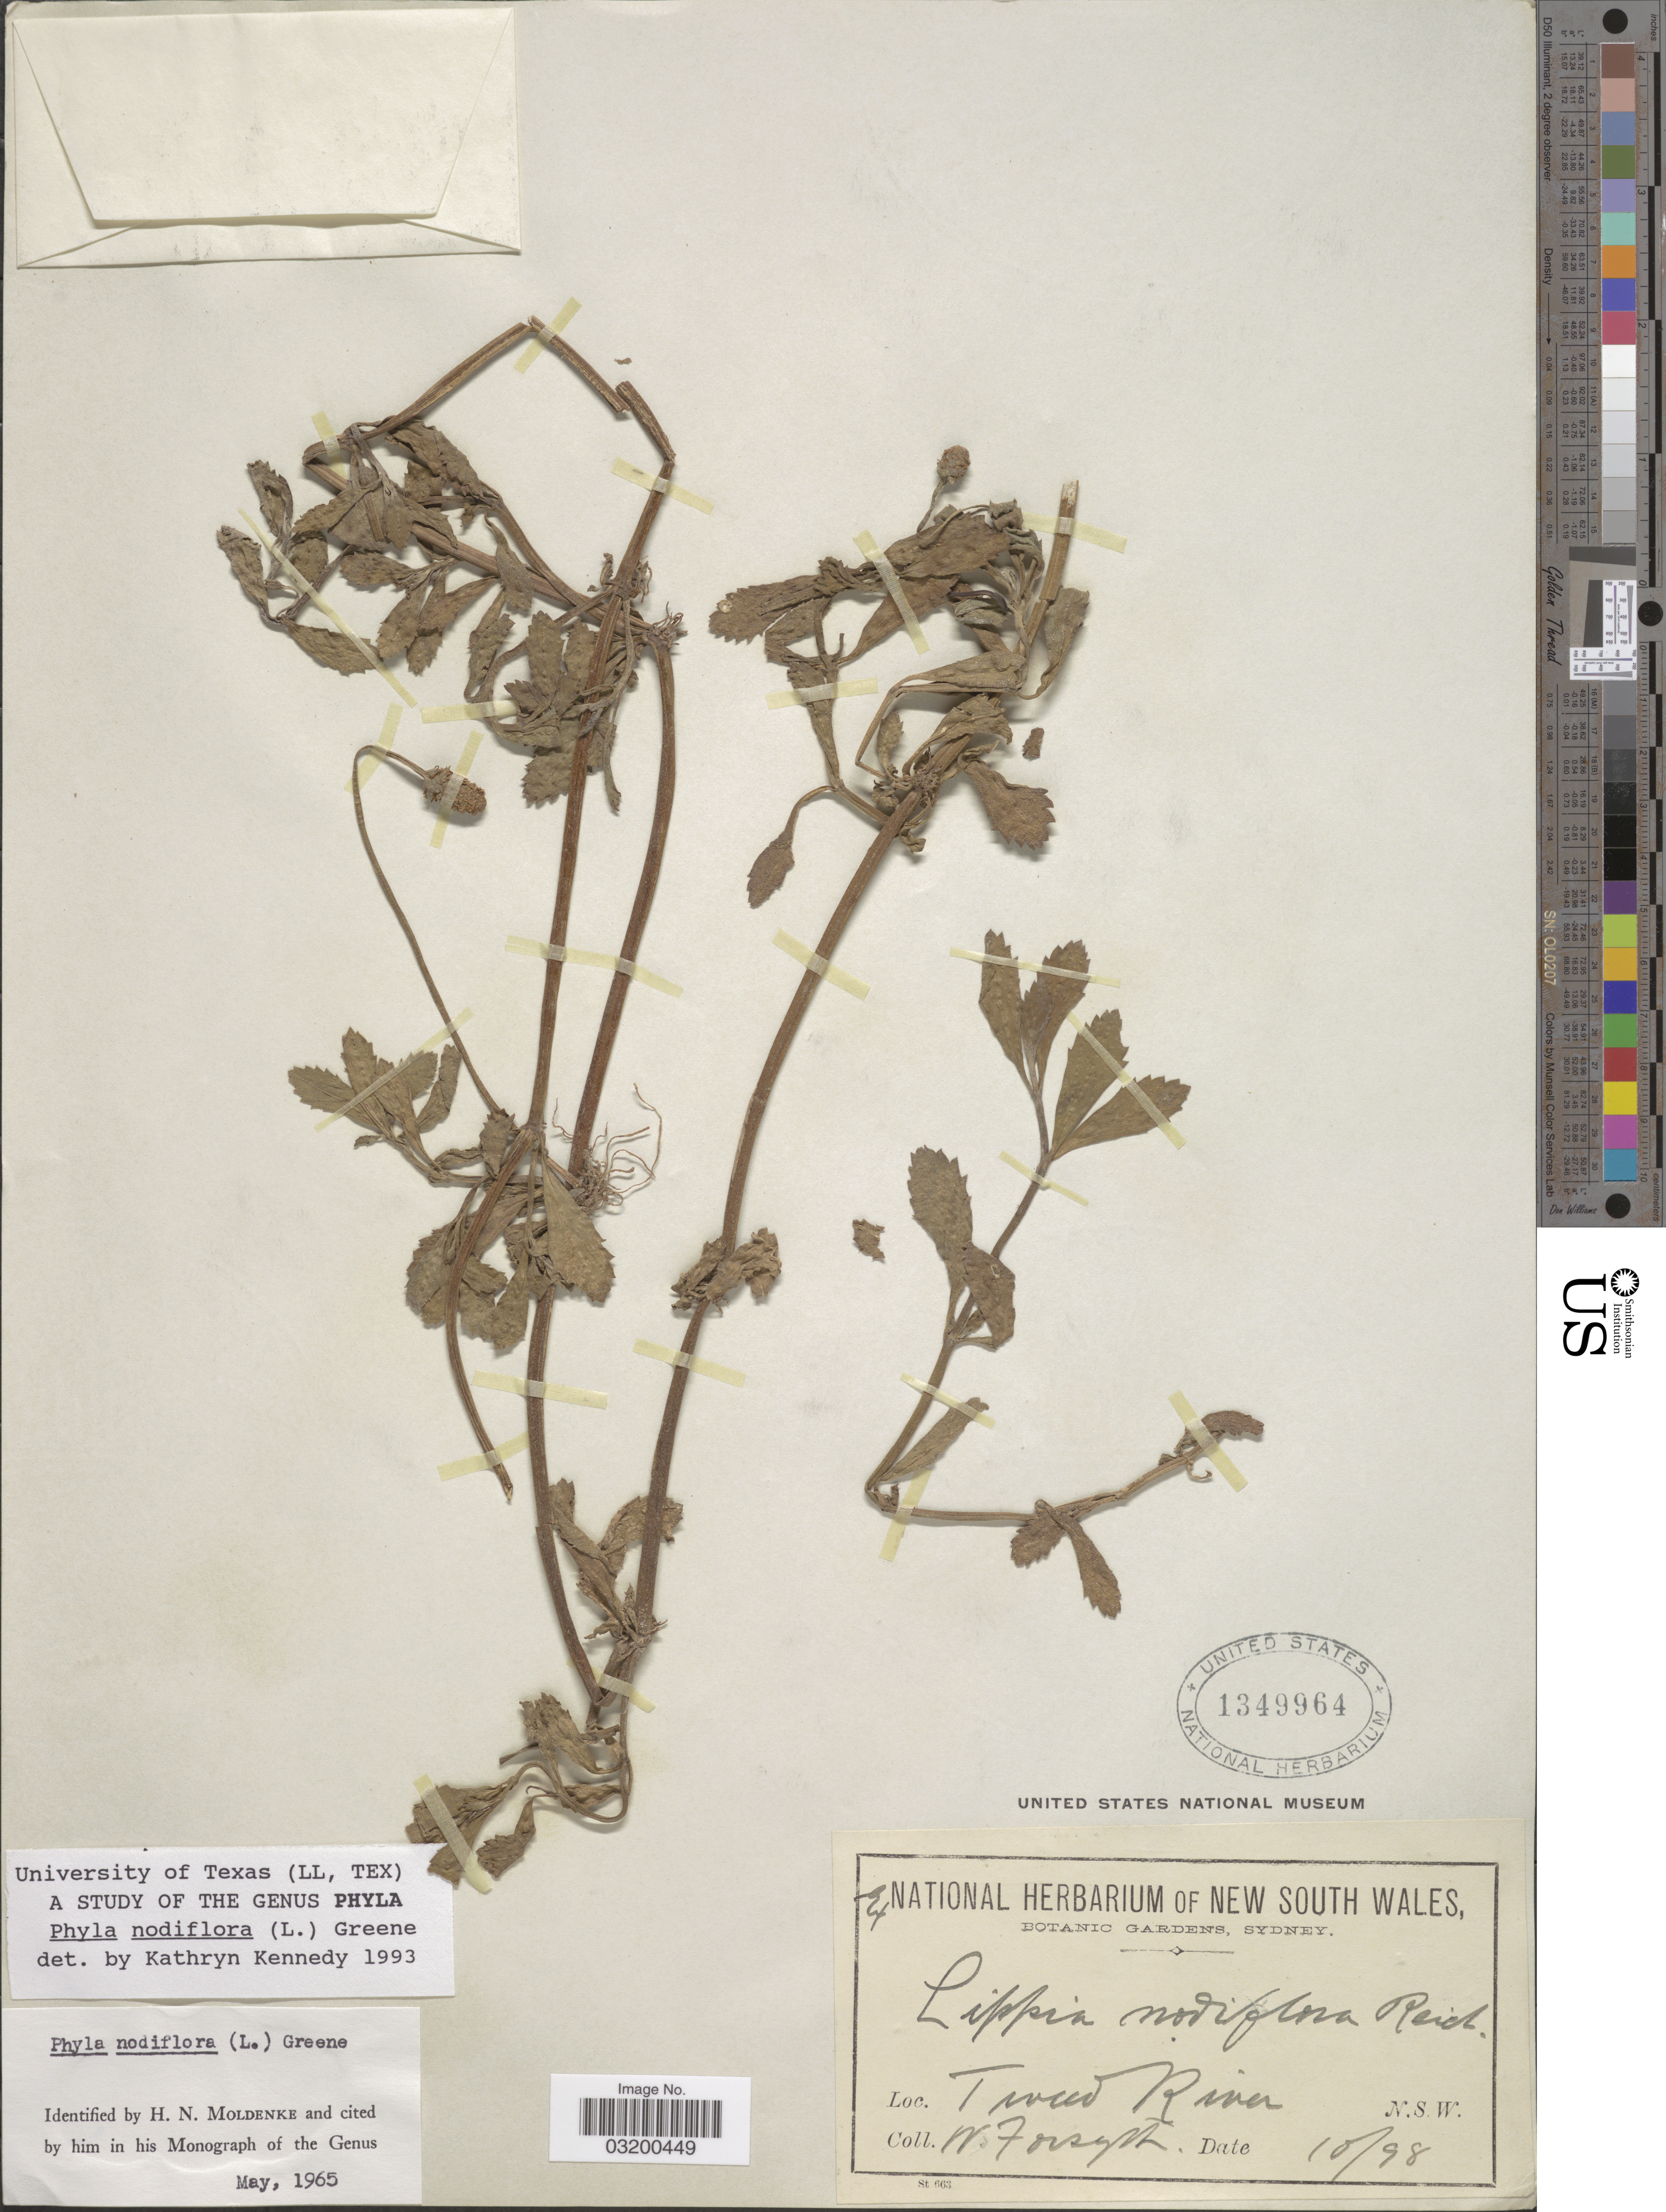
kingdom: Plantae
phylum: Tracheophyta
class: Magnoliopsida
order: Lamiales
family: Verbenaceae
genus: Phyla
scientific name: Phyla nodiflora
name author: (L.) Greene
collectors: W. Forsyth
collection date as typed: Transcribed d/m/y: /10/98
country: Australia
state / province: New South Wales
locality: Tweed River. N.S.W.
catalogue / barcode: US 1349964